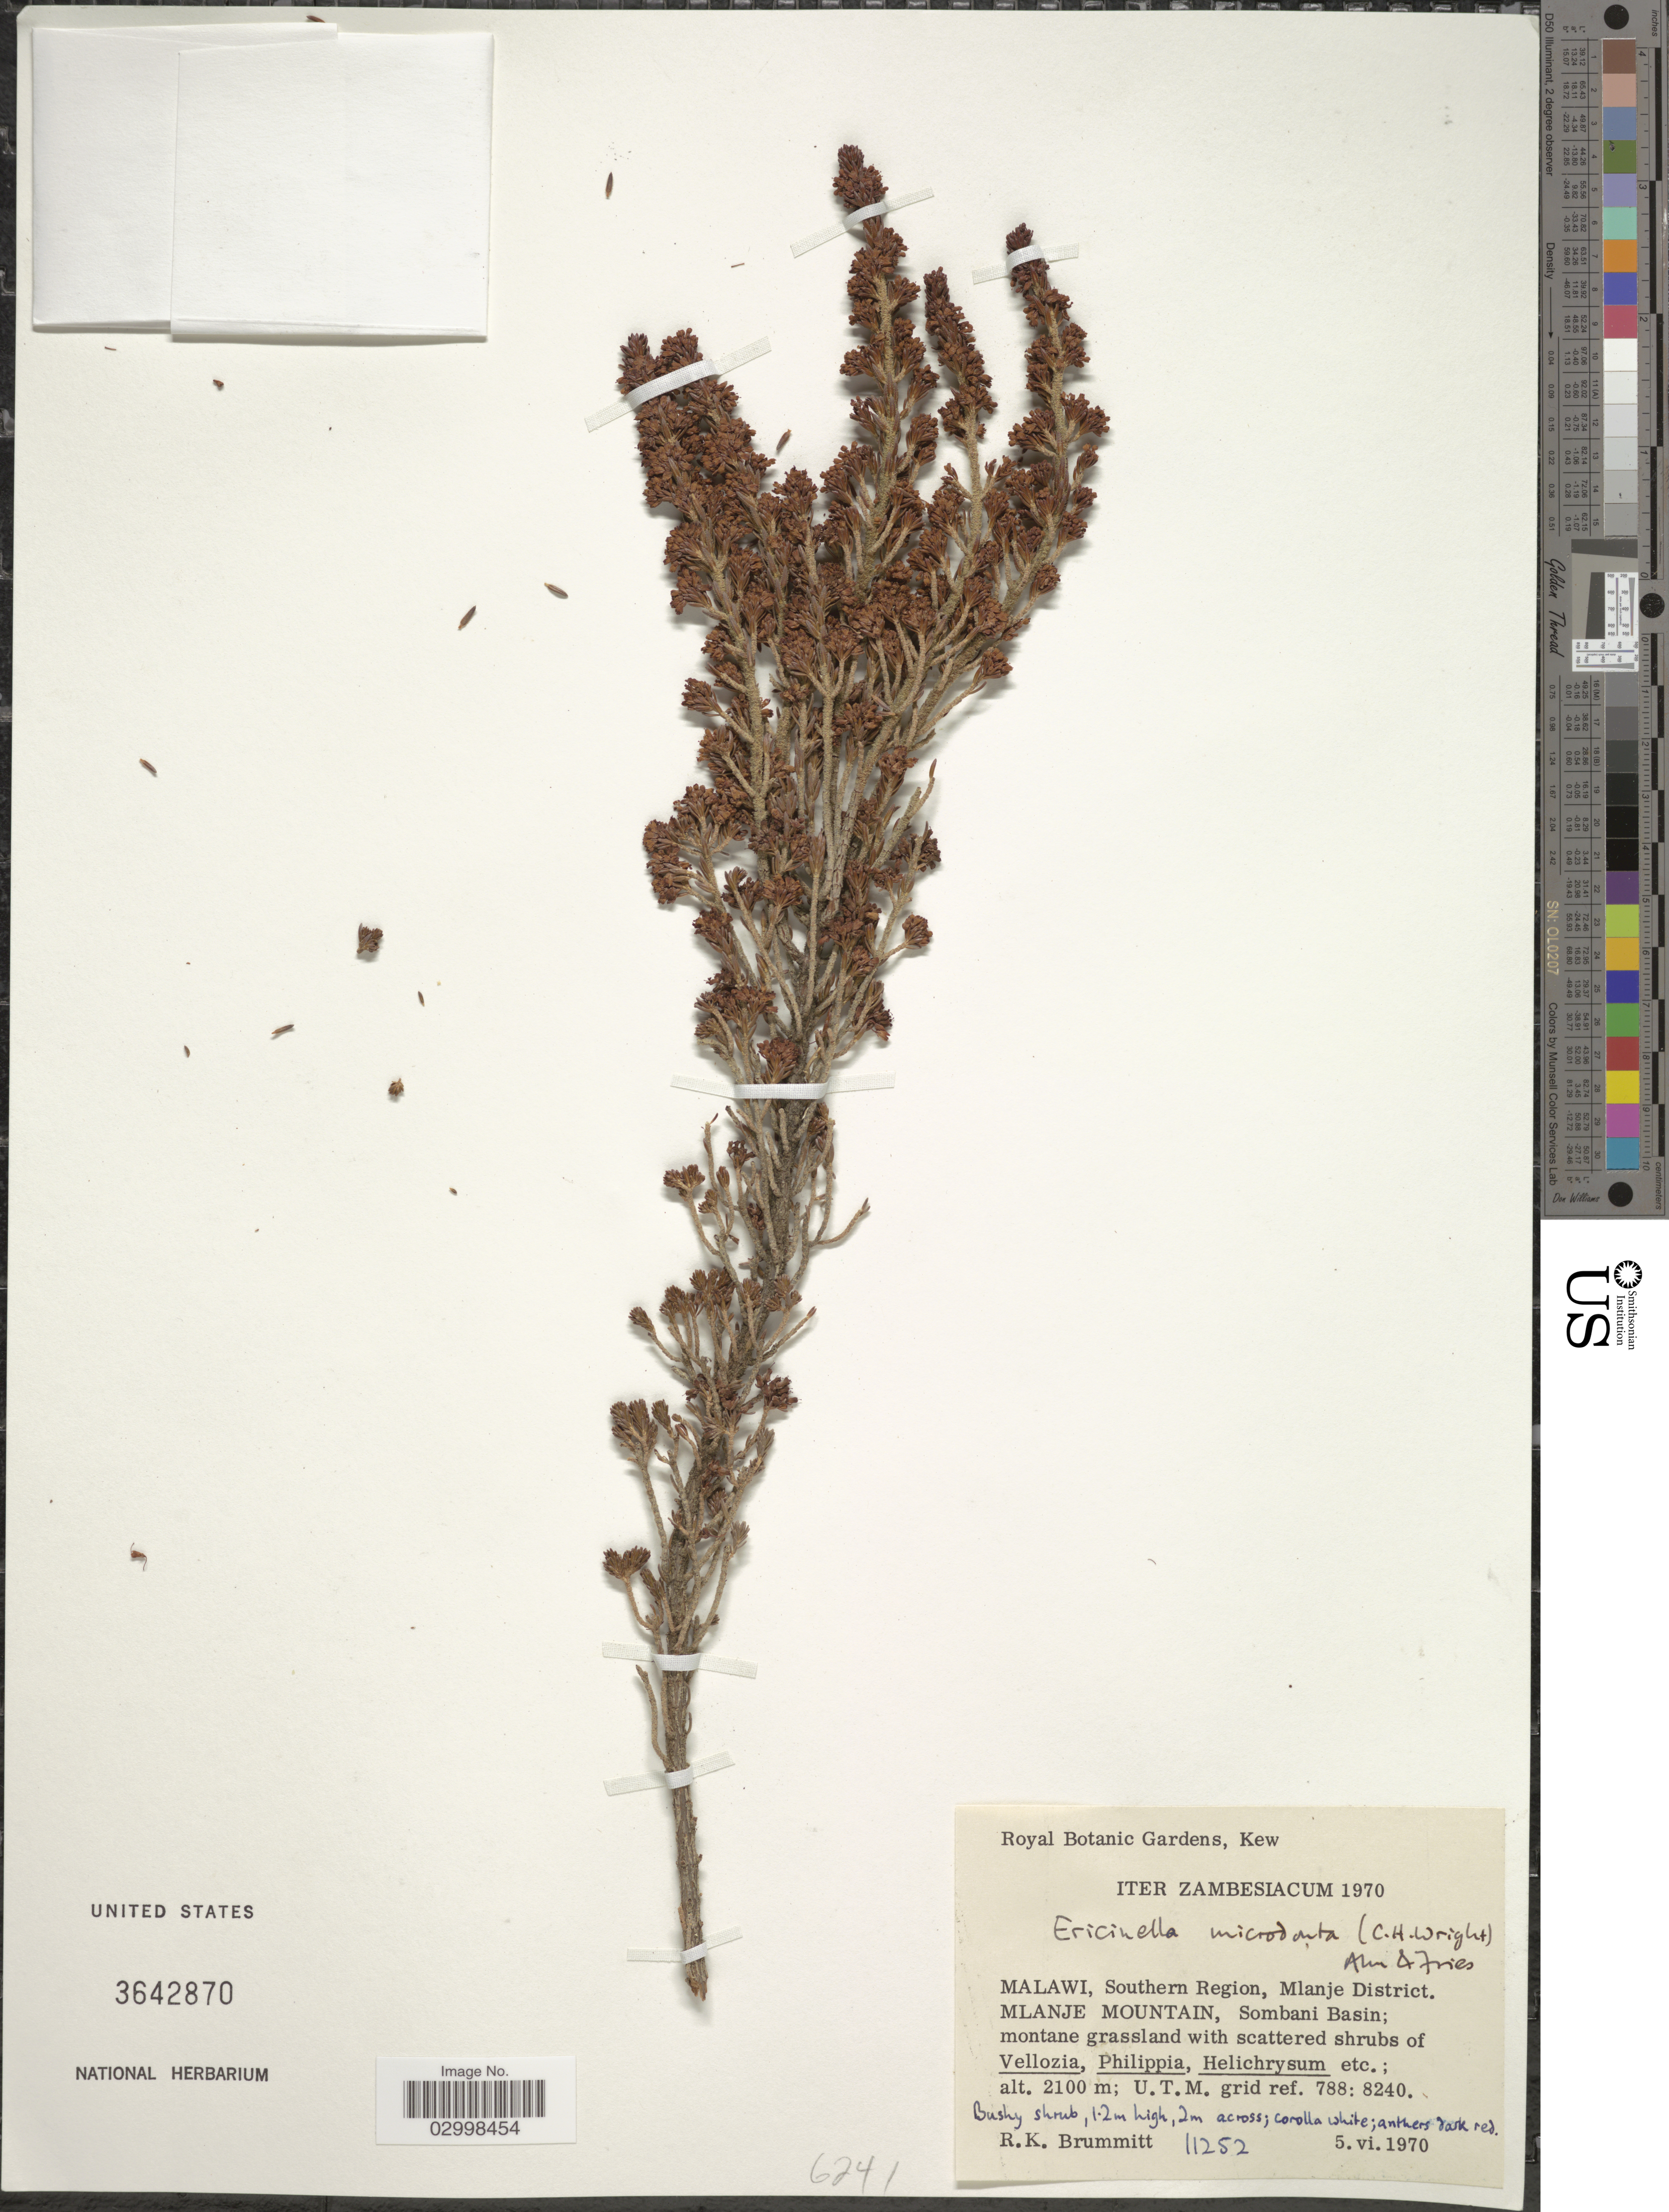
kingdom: Plantae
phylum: Tracheophyta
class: Magnoliopsida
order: Ericales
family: Ericaceae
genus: Erica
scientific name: Erica microdonta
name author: (C.H. Wright) E.G.H. Oliv.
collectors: R. K. Brummitt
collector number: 11252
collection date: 1970-06-05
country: Malawi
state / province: Southern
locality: Zambesiacum, Southern Region, Mlanje District. Mlanje Mountain, Sombani Basin, U.T.M. grid ref. 788: 8240.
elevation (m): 2100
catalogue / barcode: US 3642870